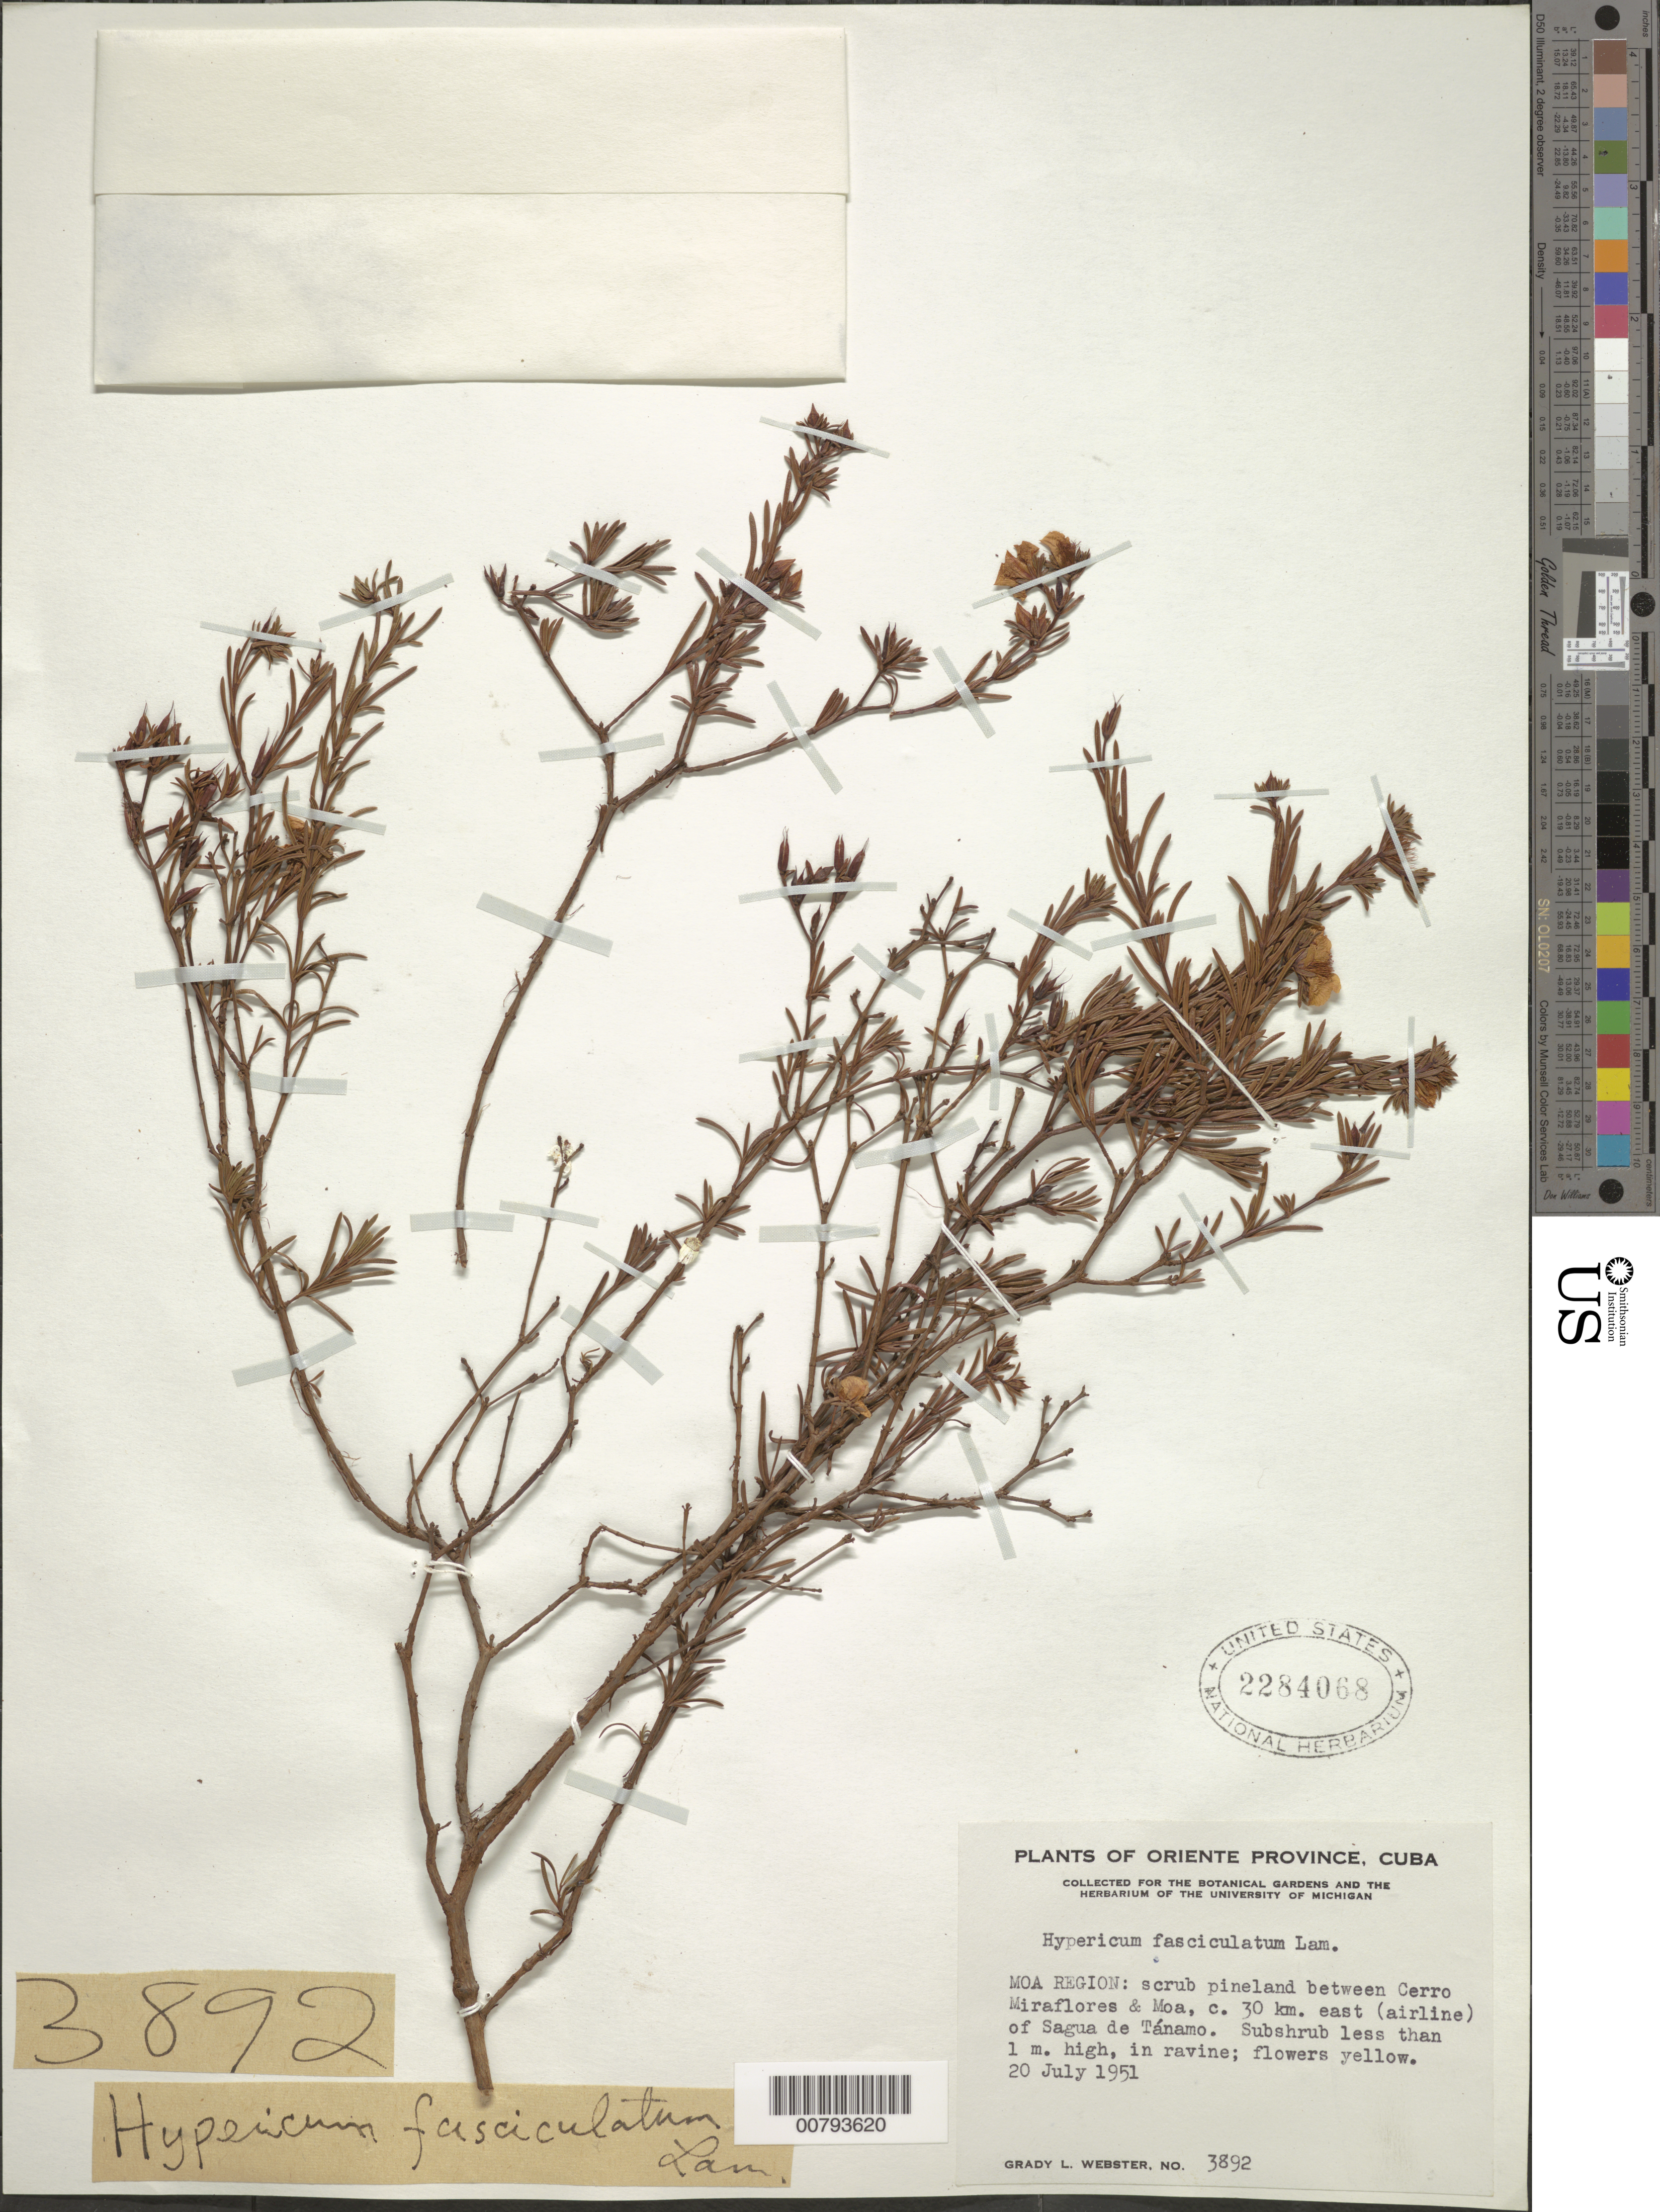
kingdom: Plantae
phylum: Tracheophyta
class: Magnoliopsida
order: Malpighiales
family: Hypericaceae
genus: Hypericum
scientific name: Hypericum fasciculatum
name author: Lam.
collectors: G. L. Webster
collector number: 3892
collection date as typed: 20 Jul 1951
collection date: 1951-07-20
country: Cuba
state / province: Oriente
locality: Moa Region: between Cerro Miraflores and Moa, c. 30 km east (airline) of Sagua de Tánamo.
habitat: Scrub pineland; in ravine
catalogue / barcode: US 2284068